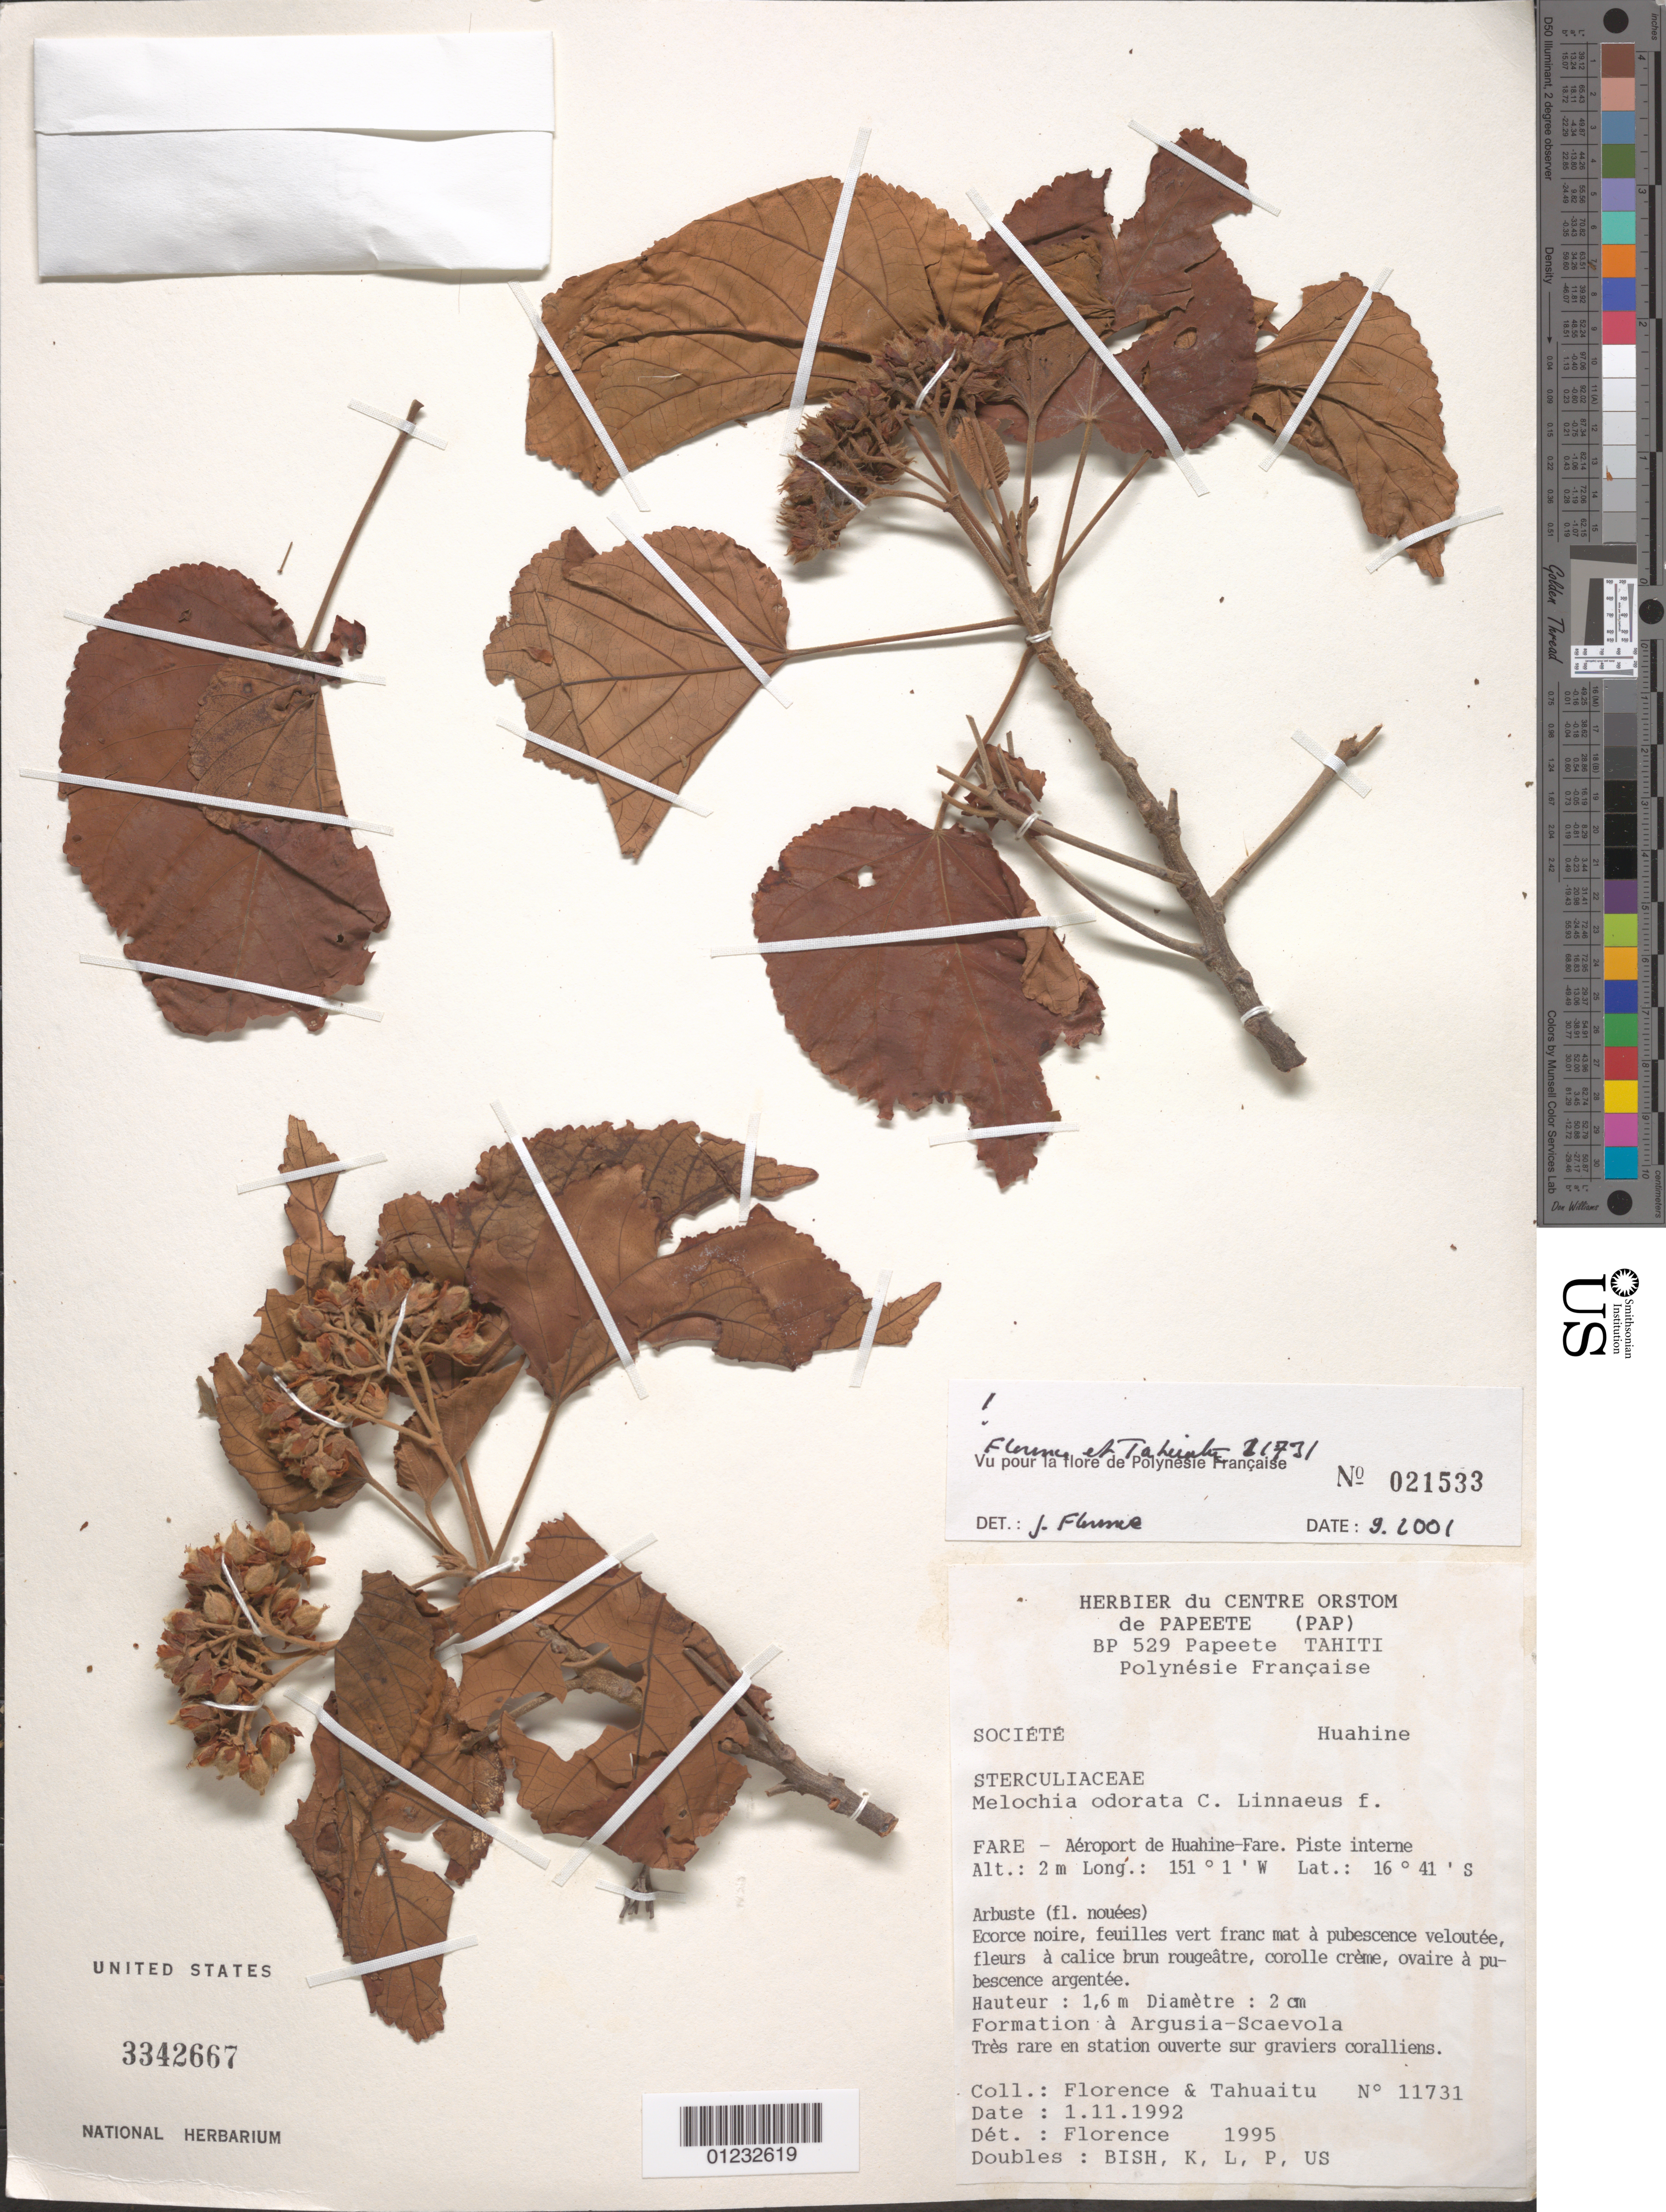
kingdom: Plantae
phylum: Tracheophyta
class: Magnoliopsida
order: Malvales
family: Malvaceae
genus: Melochia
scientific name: Melochia odorata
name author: L. f.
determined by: Florence, J.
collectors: J. Florence & -. Tahuaitu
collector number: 11731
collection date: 1992-11-01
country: French Polynesia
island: Huahine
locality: Fare - Aèroport de Huahine-Fare. Piste interne.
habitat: En station ouverte.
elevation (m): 2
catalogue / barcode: US 3342667